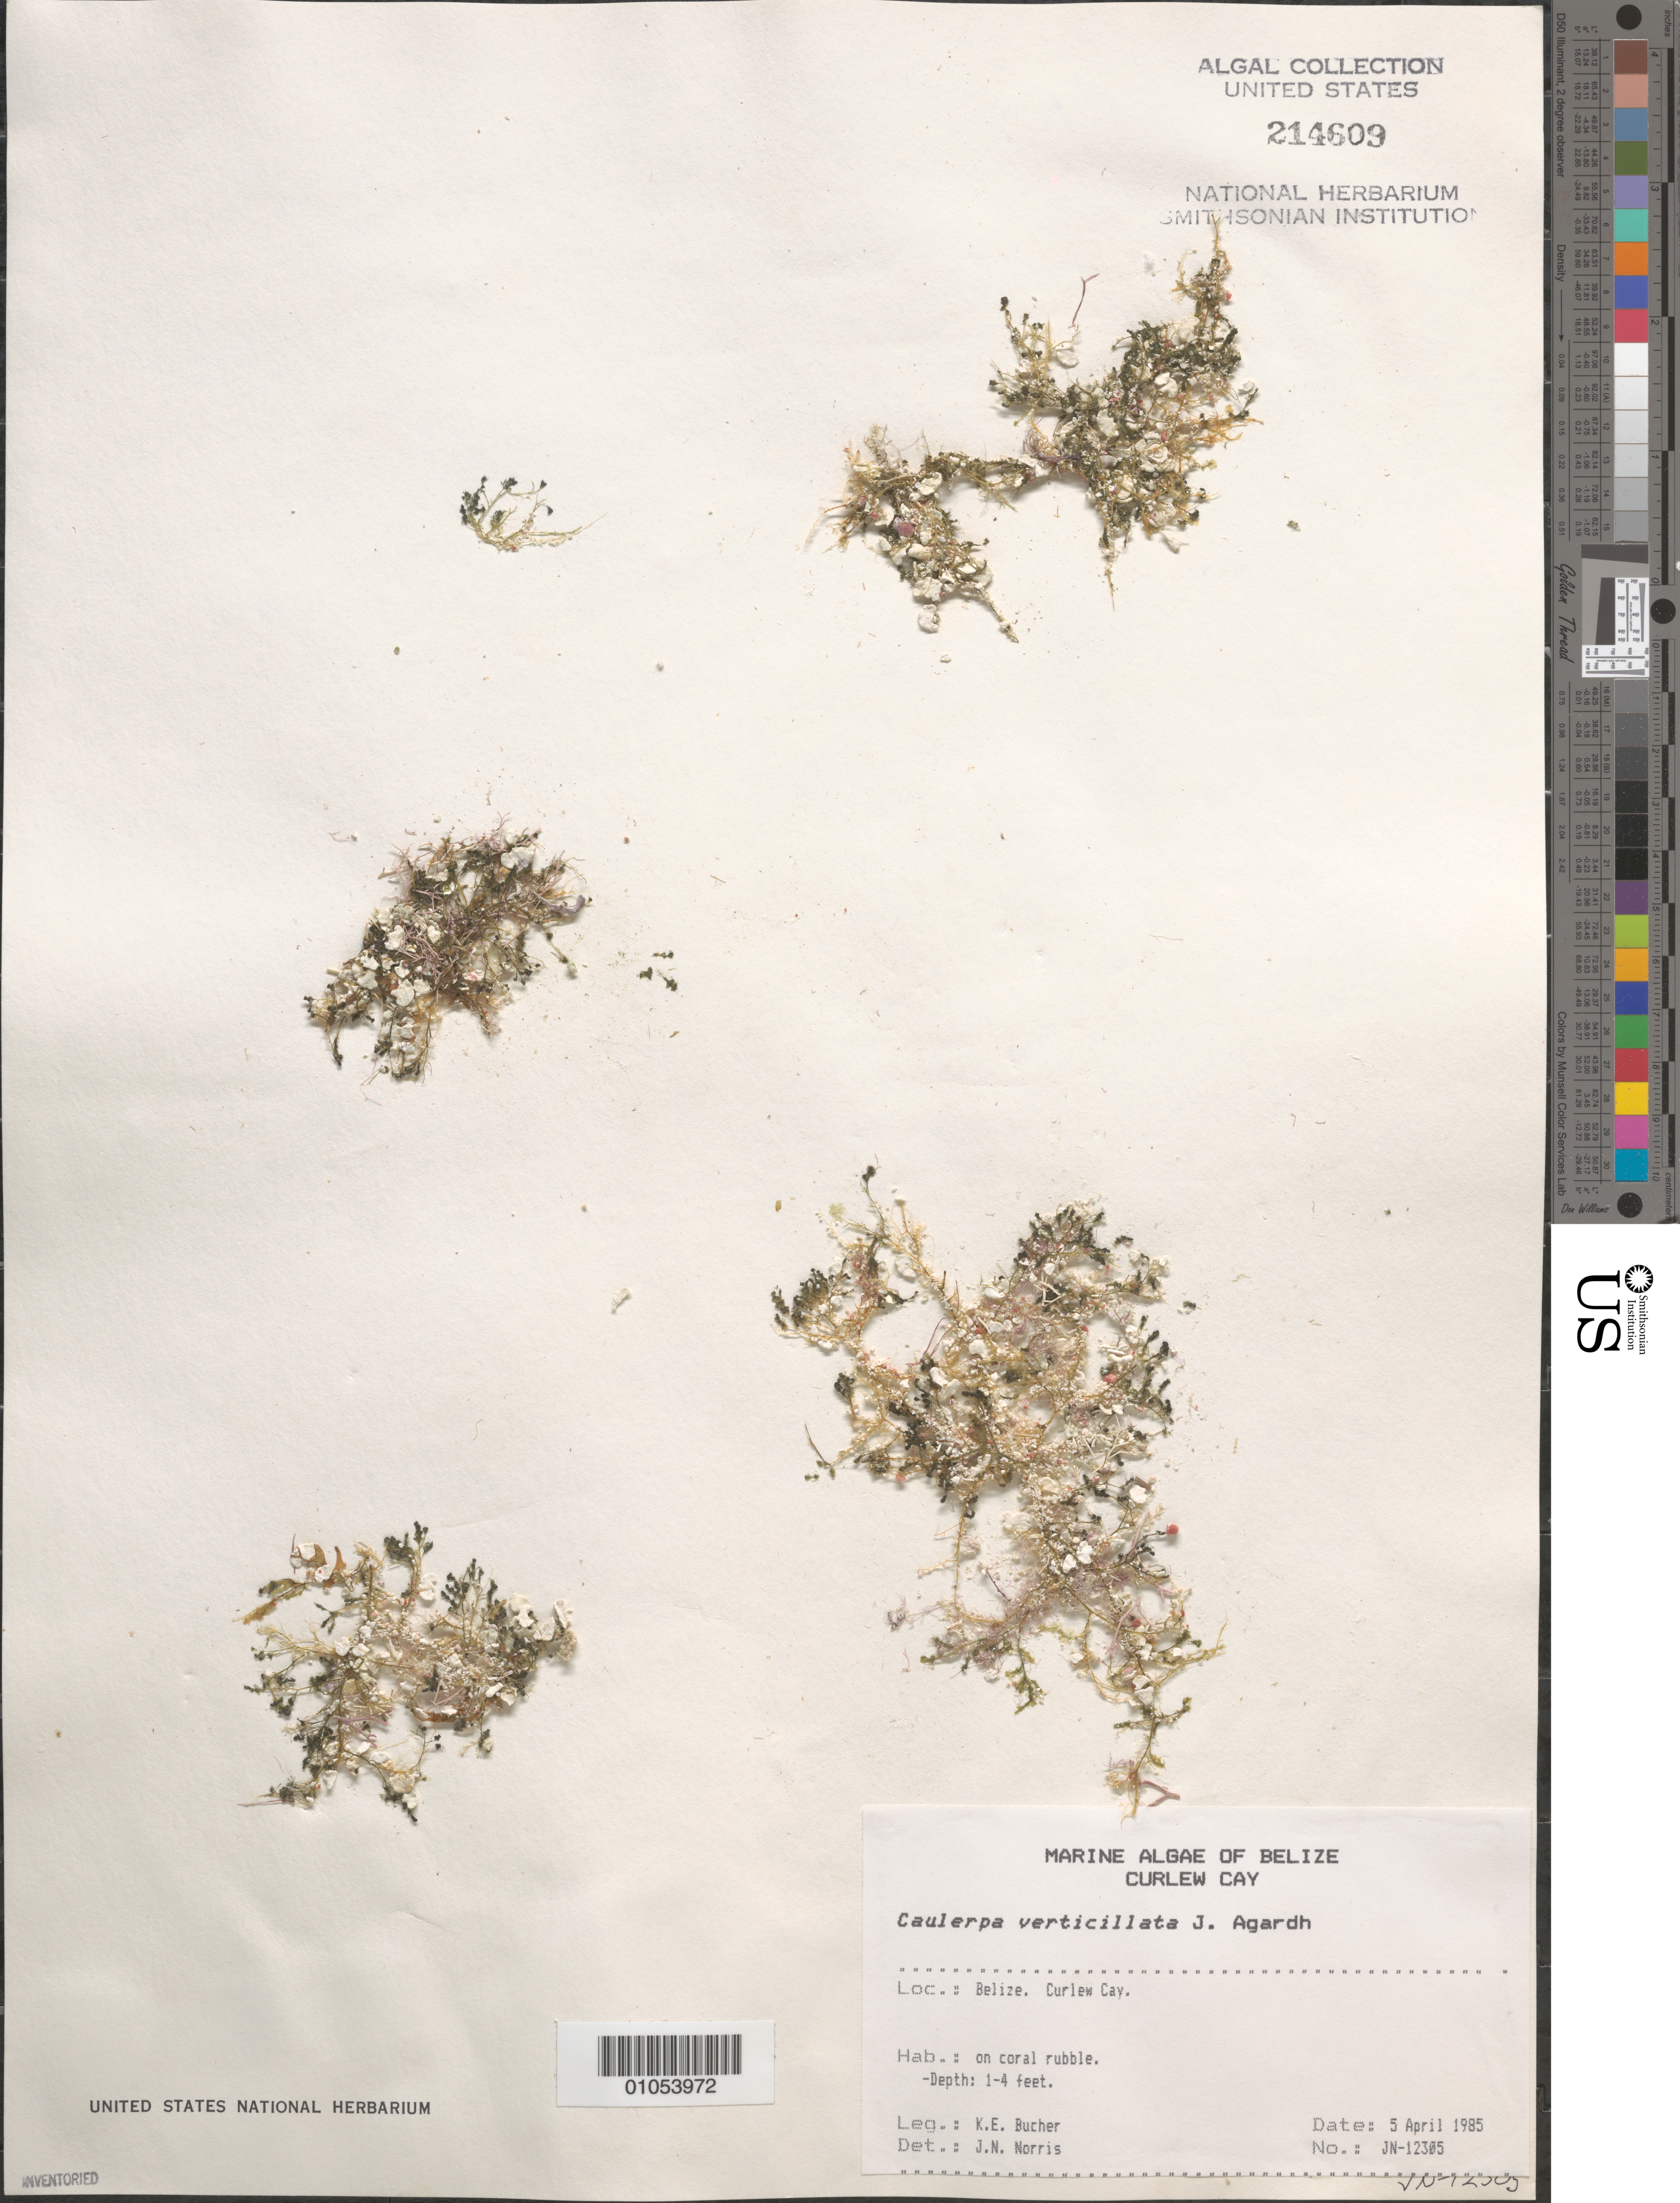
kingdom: Plantae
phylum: Chlorophyta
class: Ulvophyceae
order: Bryopsidales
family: Caulerpaceae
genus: Caulerpa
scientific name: Caulerpa verticillata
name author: J. Agardh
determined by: Norris, James N.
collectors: K. E. Bucher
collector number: JN-12305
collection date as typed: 05 Apr 1985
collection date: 1985-04-05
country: Belize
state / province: Stann Creek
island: Curlew Cay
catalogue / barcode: US 214609